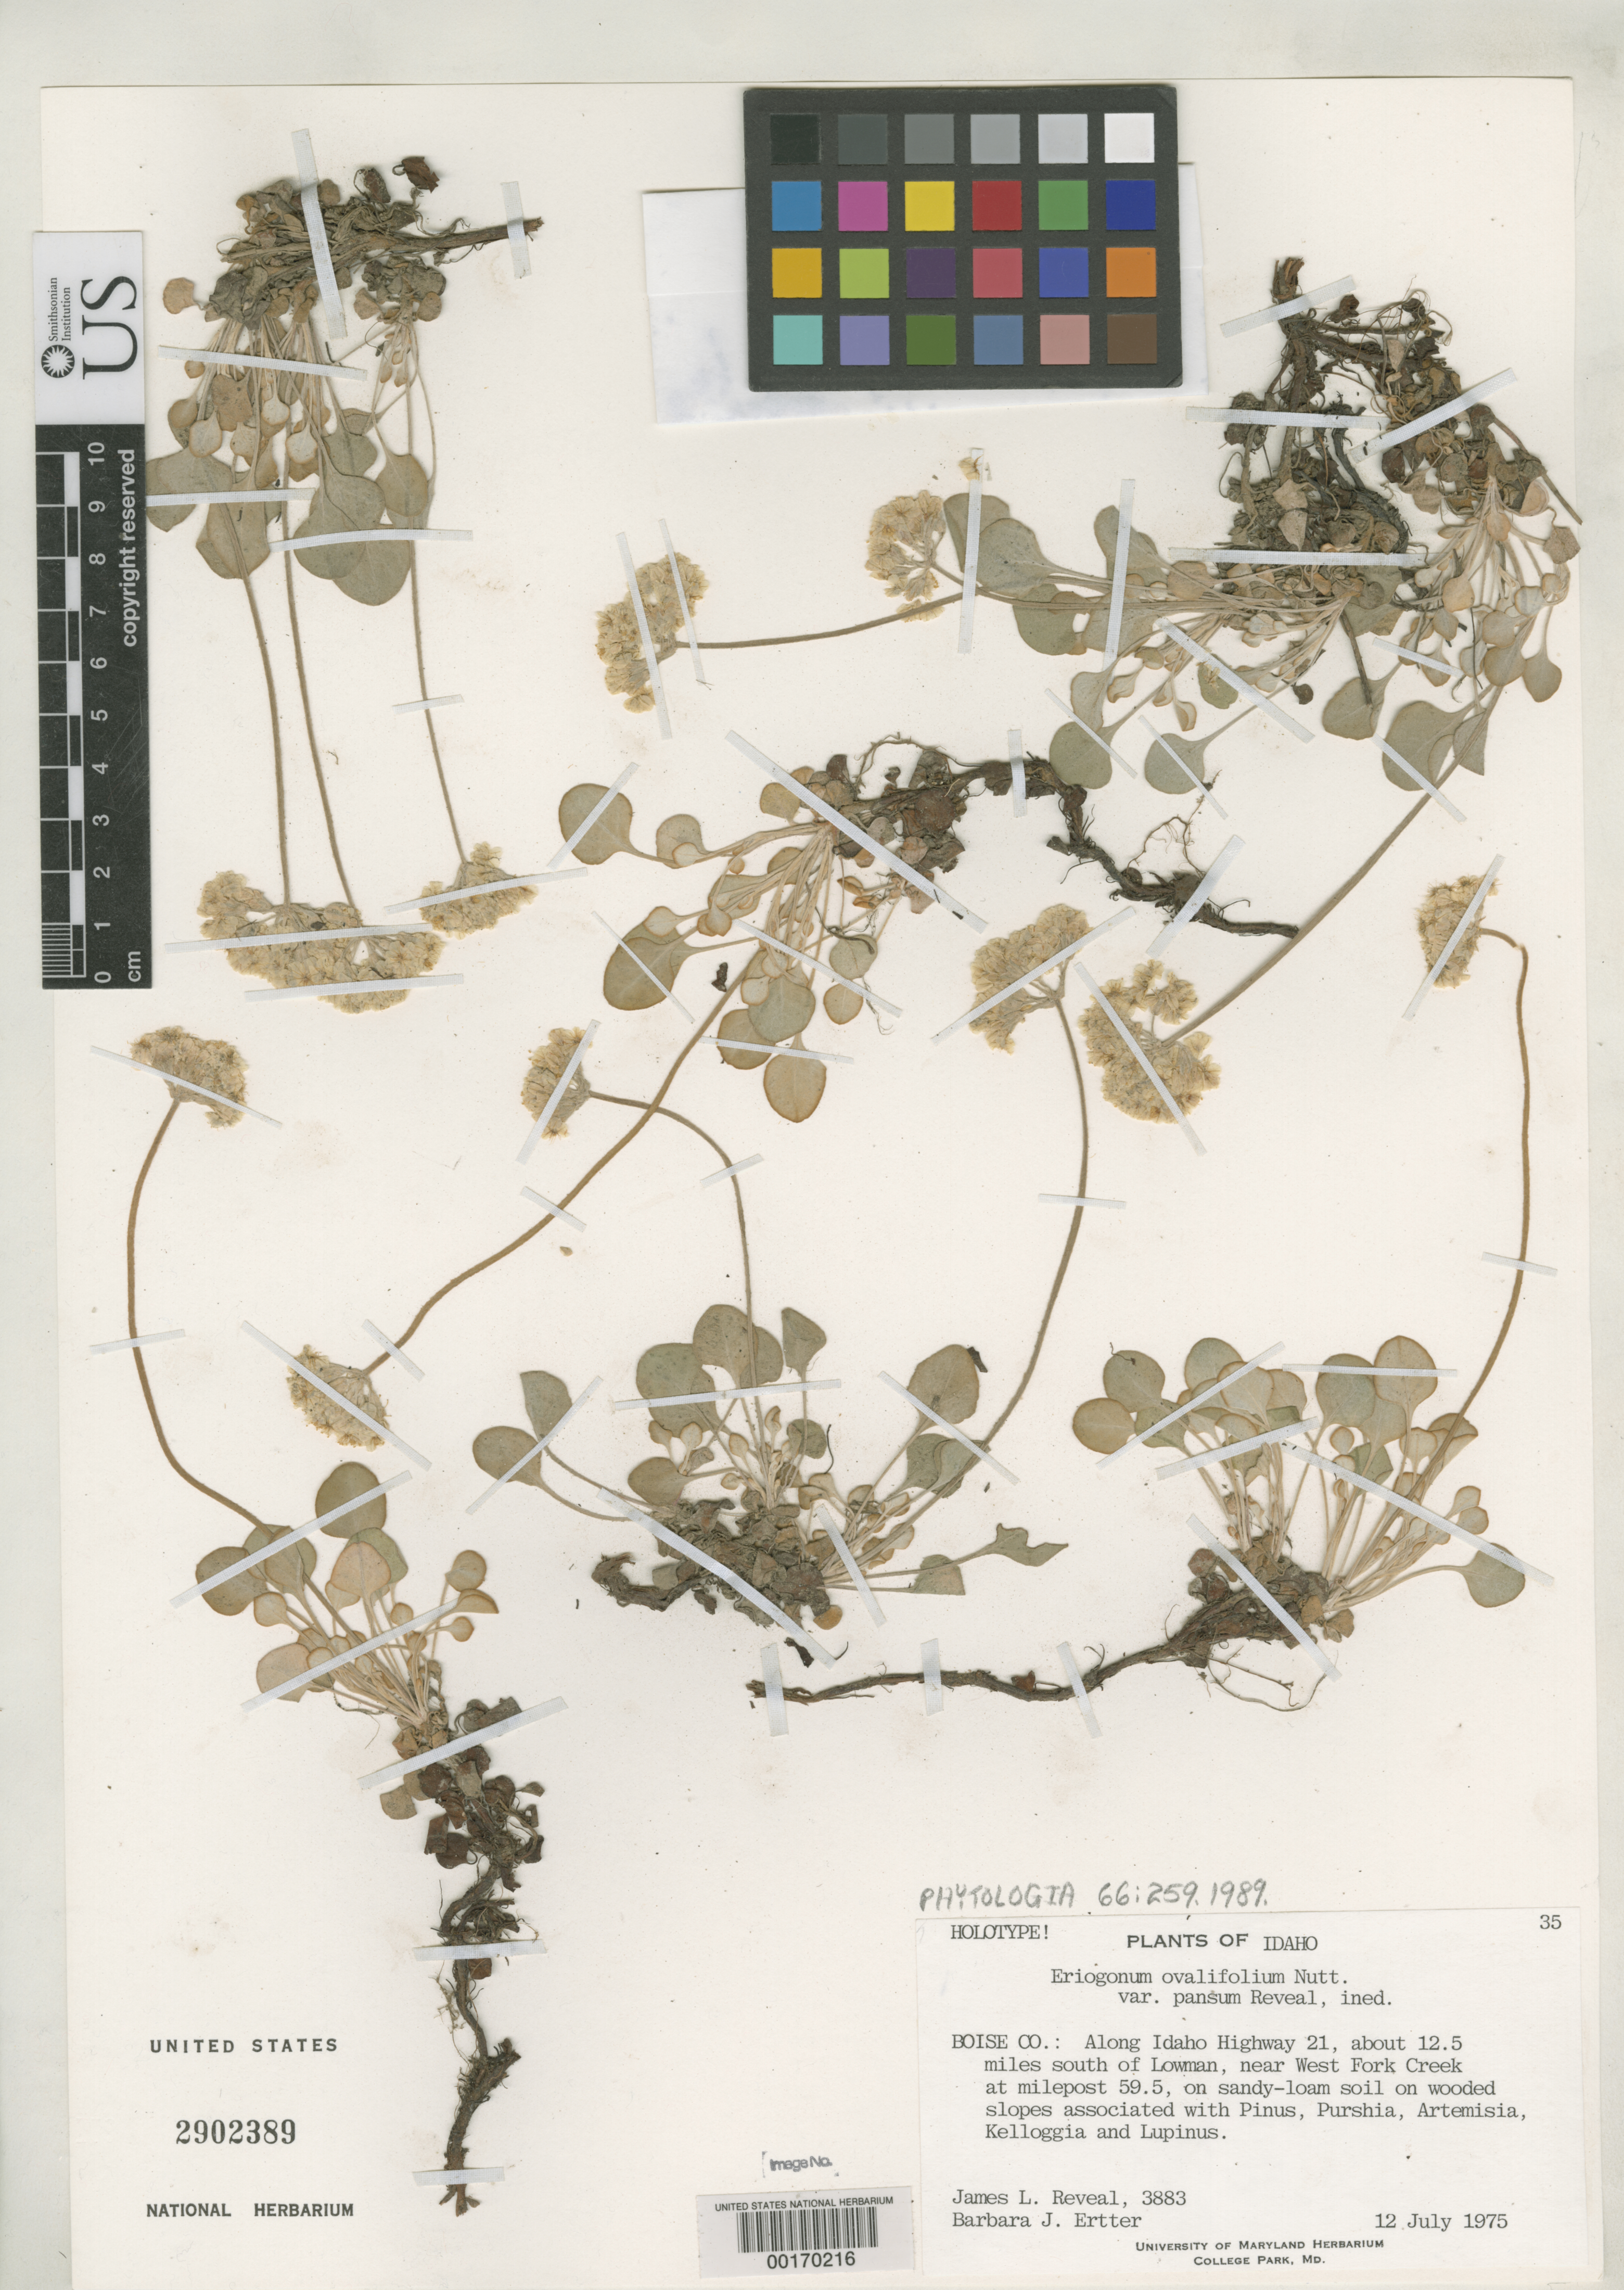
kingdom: Plantae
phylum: Tracheophyta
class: Magnoliopsida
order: Caryophyllales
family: Polygonaceae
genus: Eriogonum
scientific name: Eriogonum ovalifolium var. pansum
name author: Reveal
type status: Holotype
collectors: J. L. Reveal & B. Ertter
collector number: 3883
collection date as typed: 12 Jul 1975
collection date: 1975-07-12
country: United States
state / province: Idaho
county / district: Boise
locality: Along Idaho highway 21, ca 12.5 mi S of Lowman, near West Fork Creek at milepost 59.5.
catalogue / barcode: US 2902389